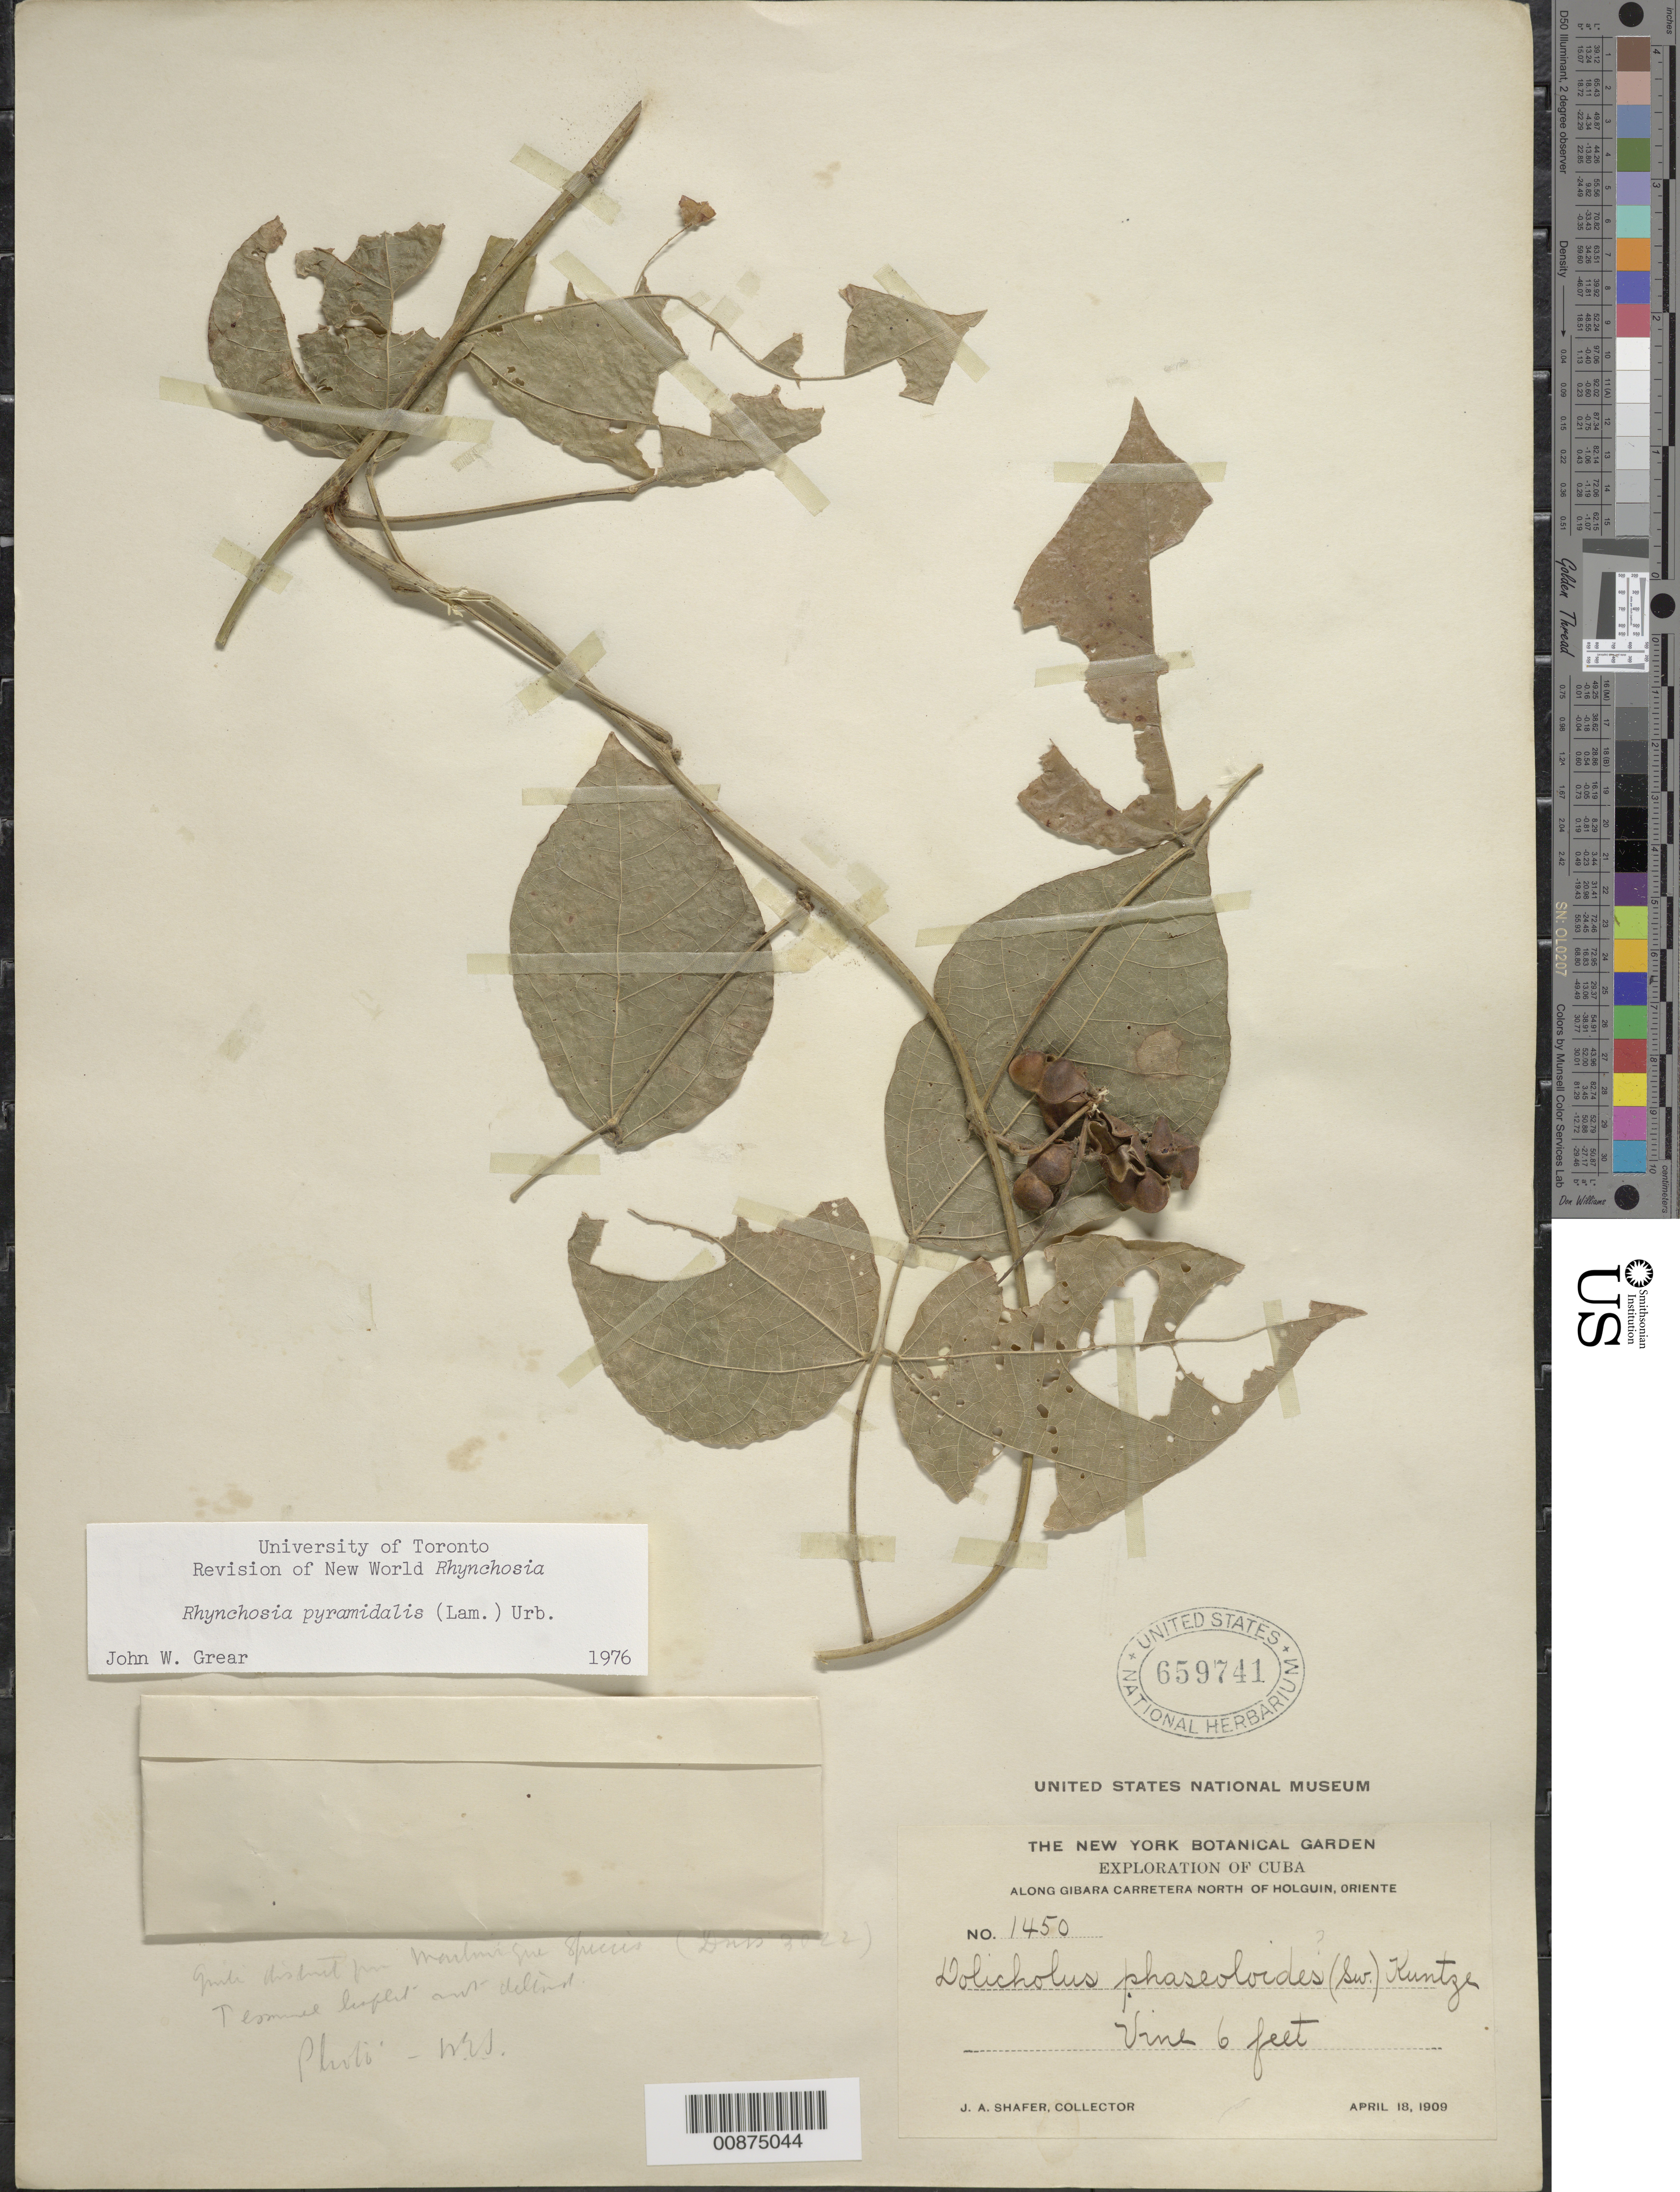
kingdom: Plantae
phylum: Tracheophyta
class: Magnoliopsida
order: Fabales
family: Fabaceae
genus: Rhynchosia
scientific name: Rhynchosia pyramidalis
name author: (Lam.) Urb.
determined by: Grear, J. W., Jr.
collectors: J. A. Shafer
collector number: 1450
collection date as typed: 18 Apr 1909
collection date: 1909-04-18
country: Cuba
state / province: Holguín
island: Cuba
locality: Along Gibara carretera north of Holguin, Oriente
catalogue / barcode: US 659741